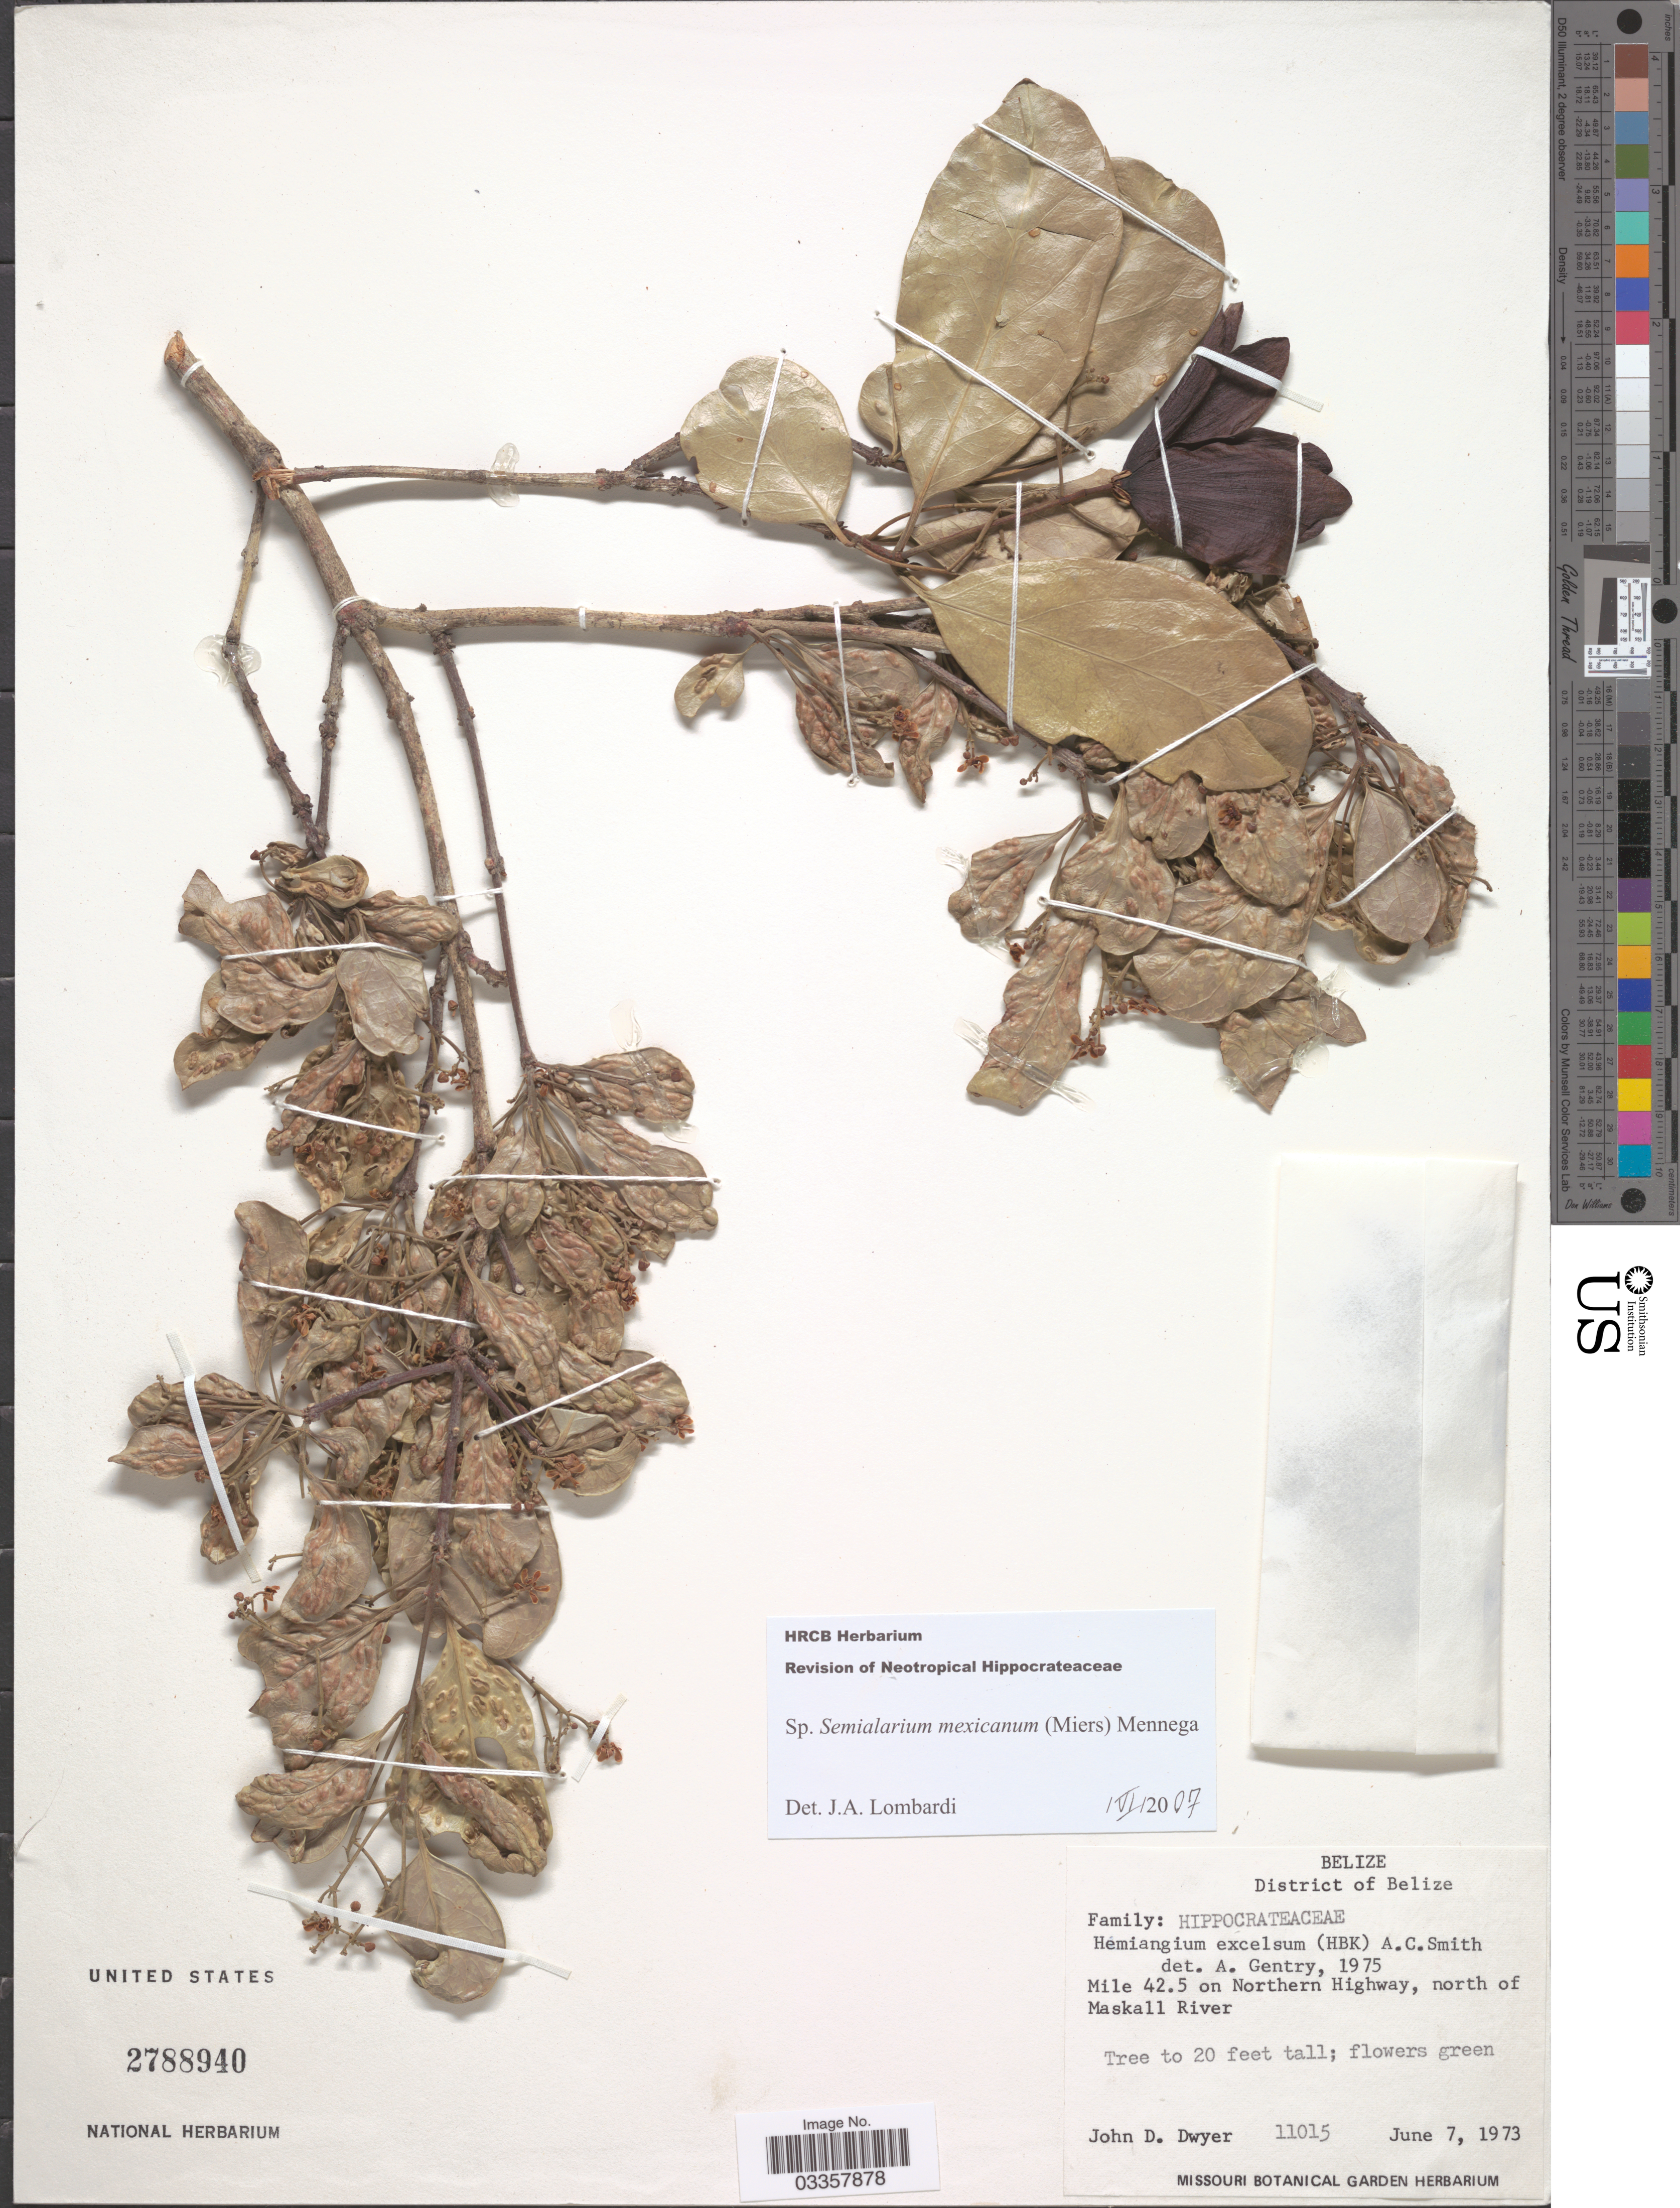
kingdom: Plantae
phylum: Tracheophyta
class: Magnoliopsida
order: Celastrales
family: Celastraceae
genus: Semialarium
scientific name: Semialarium mexicanum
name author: (Miers) Mennega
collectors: J. D. Dwyer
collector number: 11015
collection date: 1973-06-07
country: Belize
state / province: Belize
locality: District of Belize. Mile 42.5 on Northern Highway, north of Maskall River.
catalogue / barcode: US 2788940